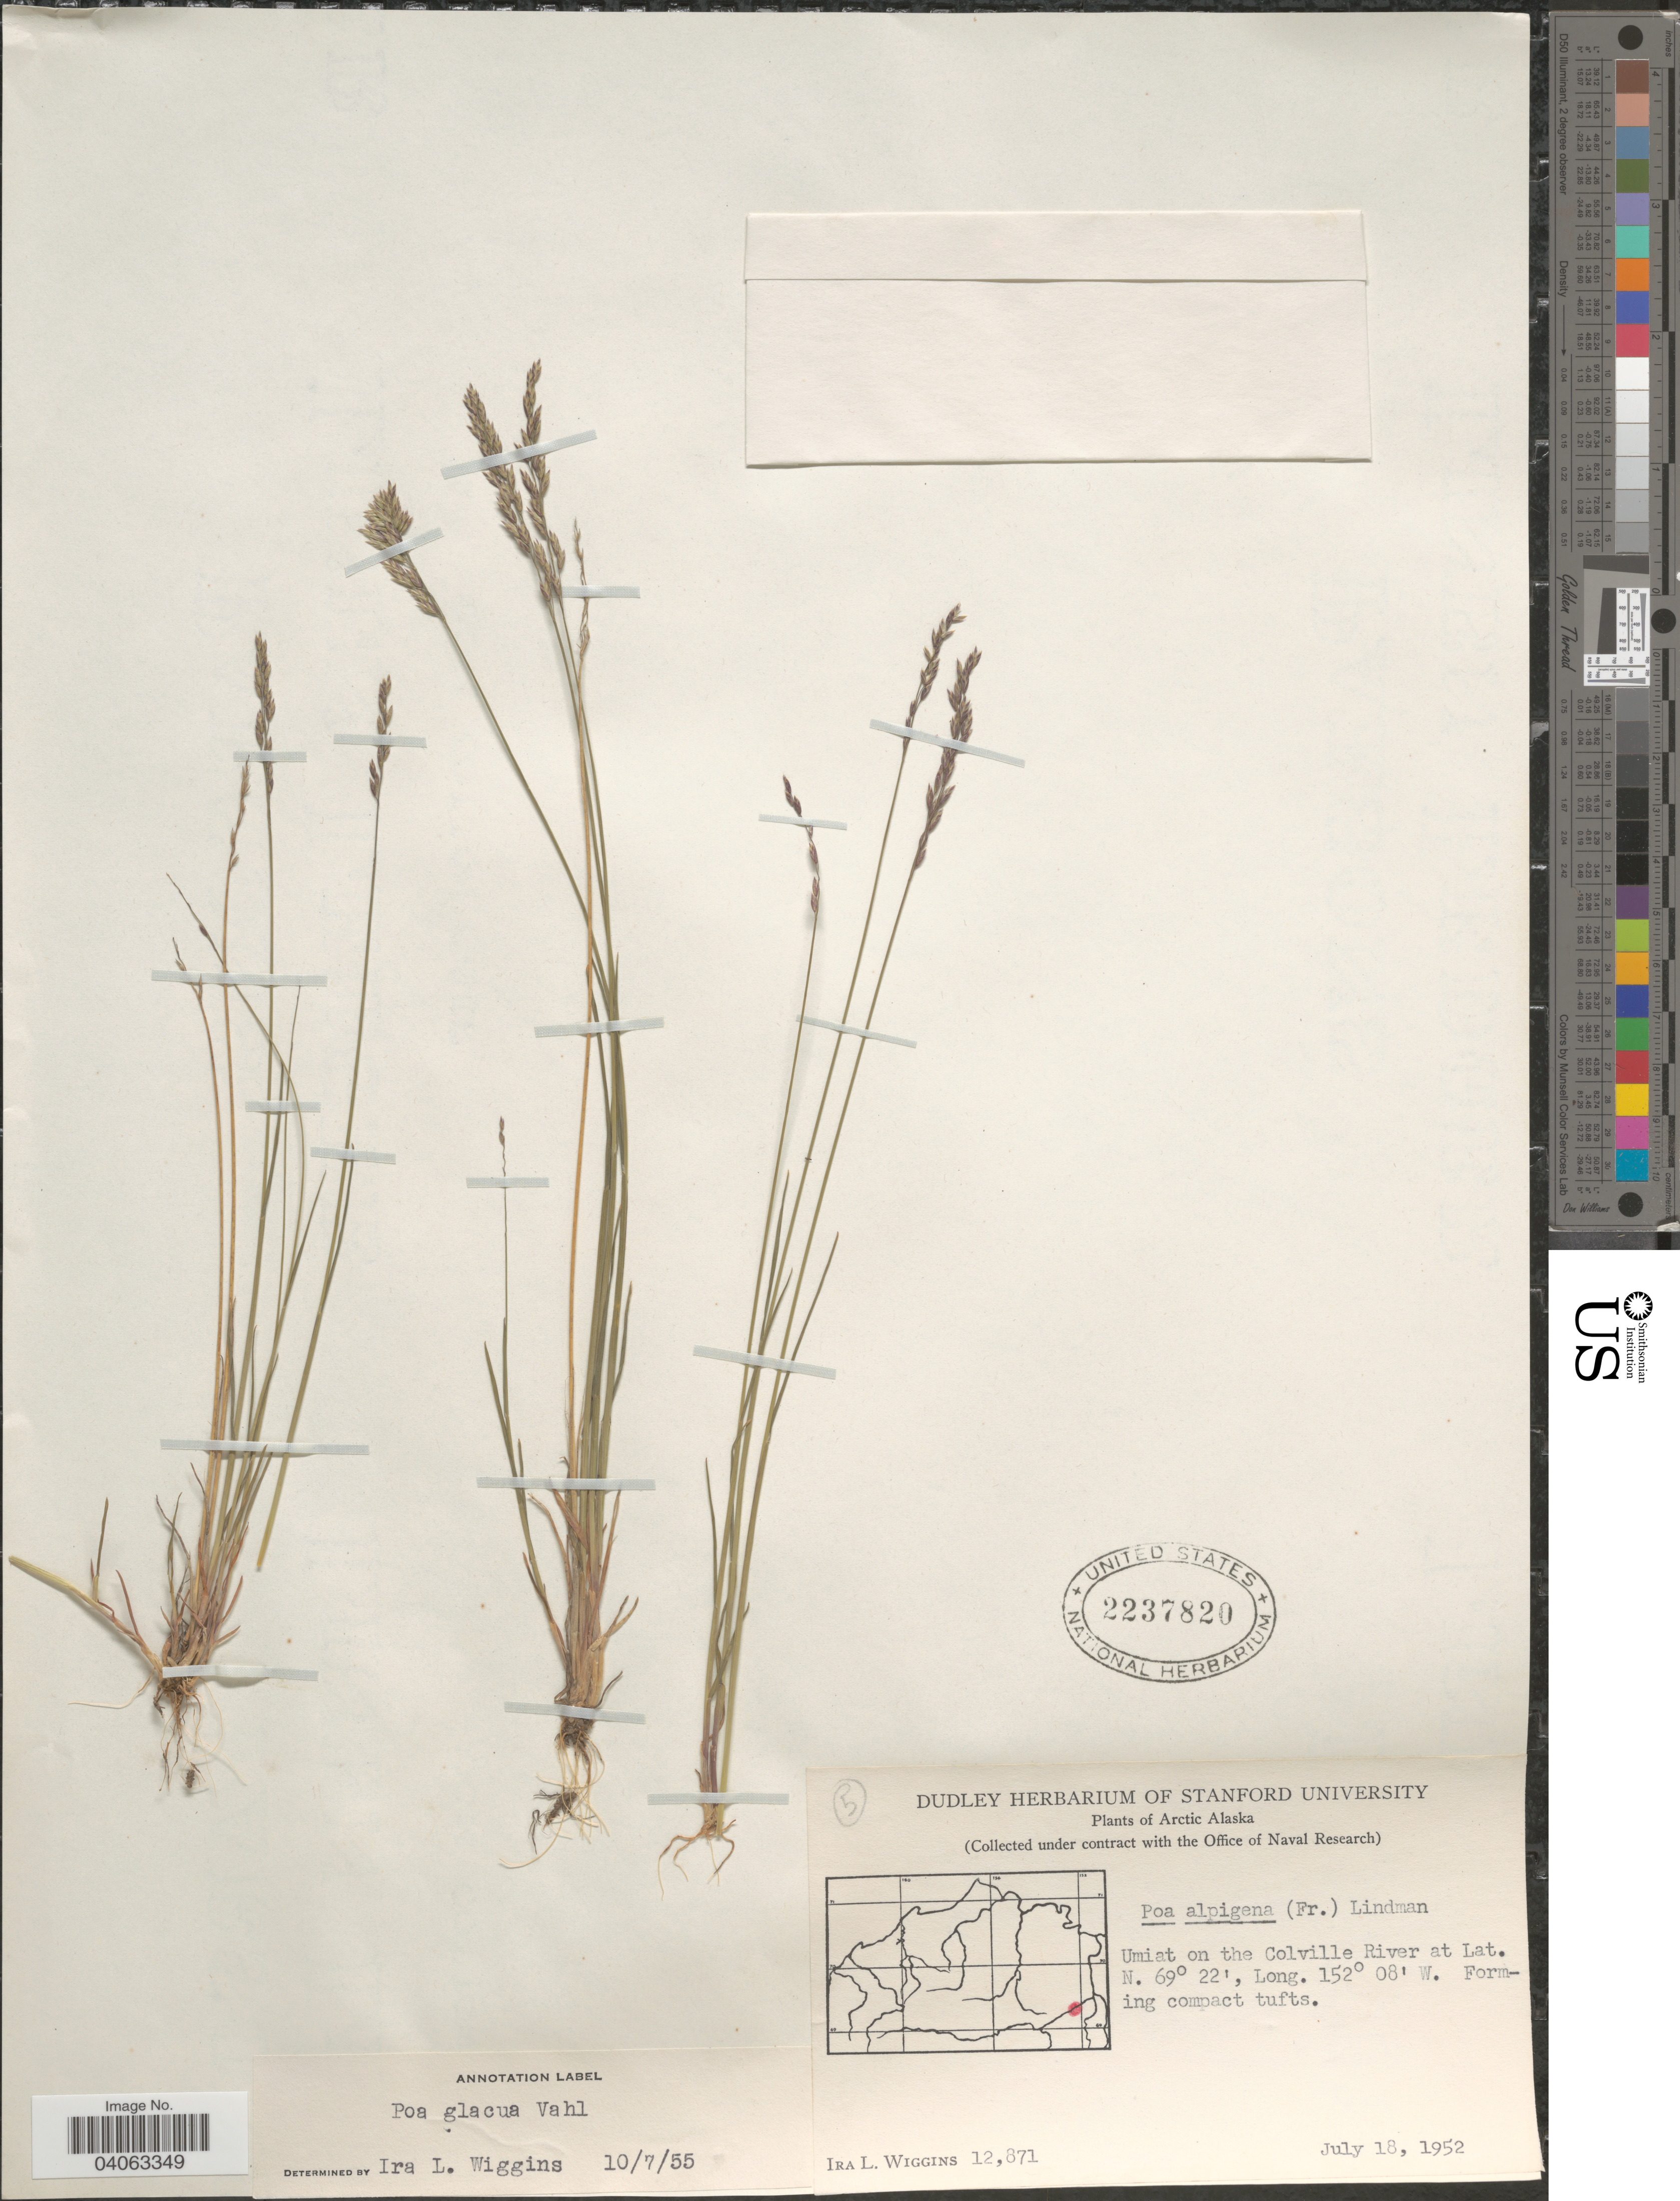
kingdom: Plantae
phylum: Tracheophyta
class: Liliopsida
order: Poales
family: Poaceae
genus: Poa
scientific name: Poa pratensis subsp. alpigena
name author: (Lindm.) Hiitonen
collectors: I. L. Wiggins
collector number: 12871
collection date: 1952-07-18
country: United States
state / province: Alaska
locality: Arctic Alaska. Umiat on the Colville River.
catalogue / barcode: US 2237820